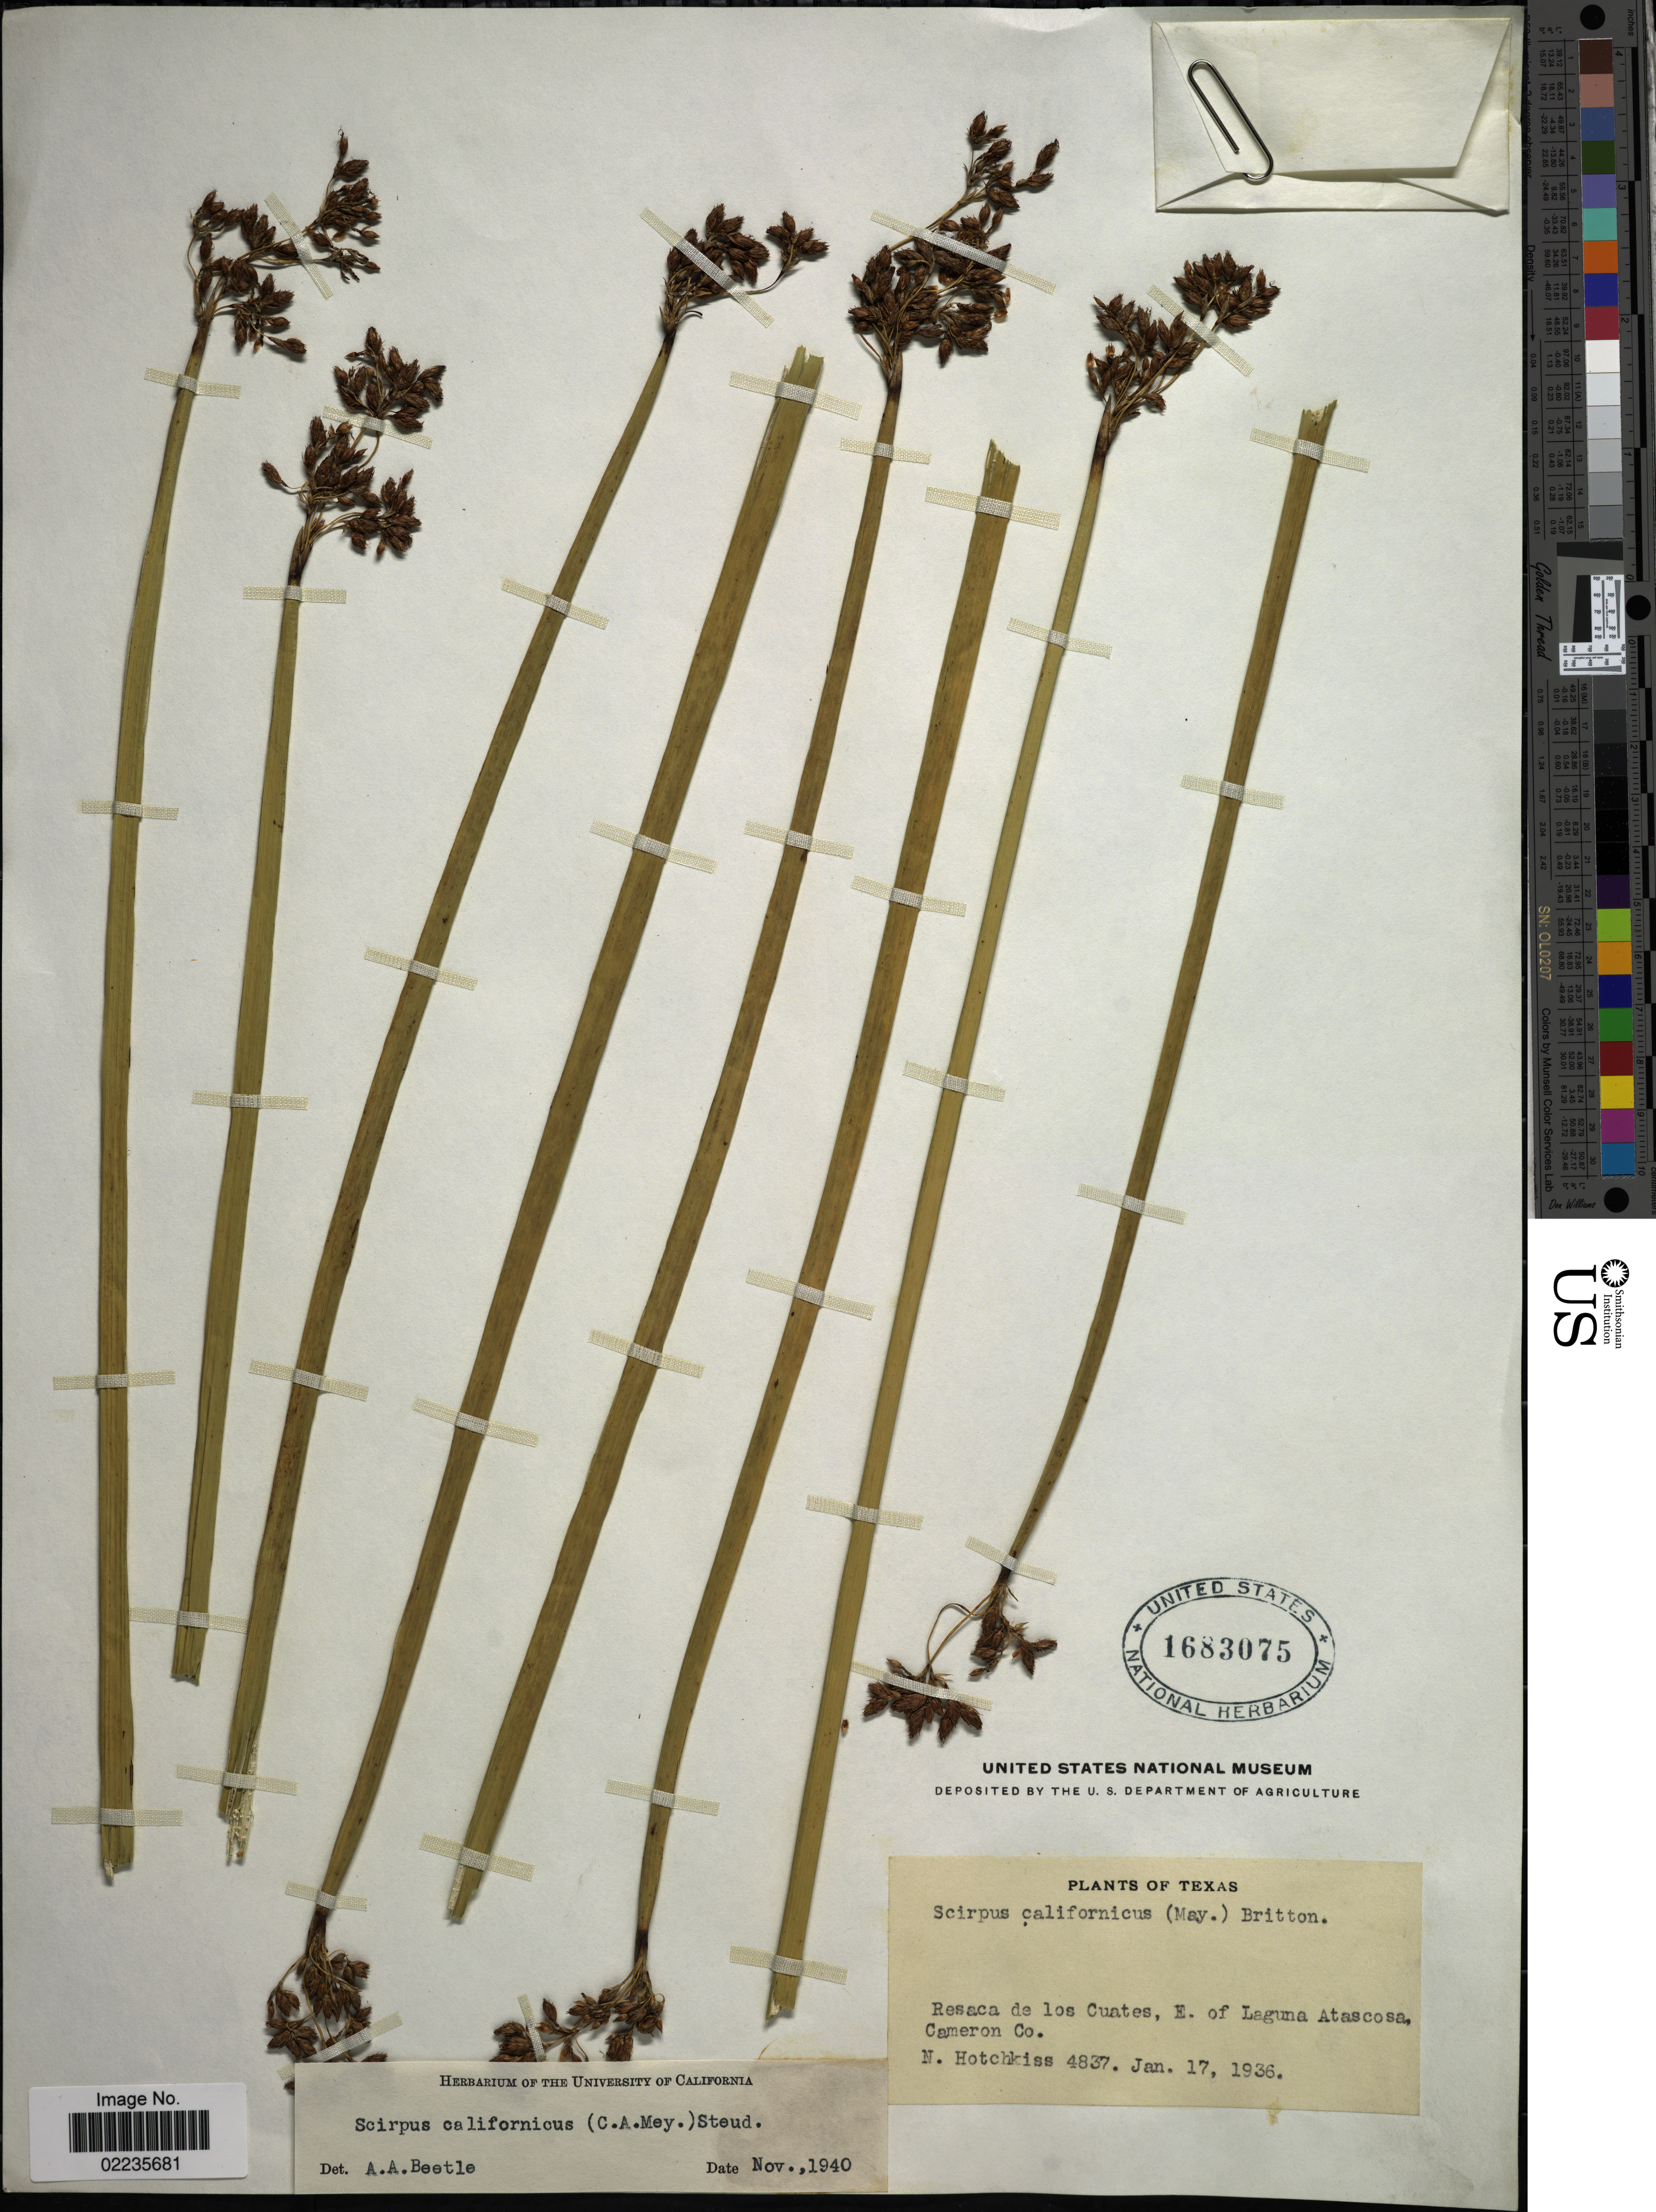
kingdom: Plantae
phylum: Tracheophyta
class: Liliopsida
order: Poales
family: Cyperaceae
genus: Schoenoplectus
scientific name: Schoenoplectus californicus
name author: (C.A. Mey.) Soják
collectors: N. Hotchkiss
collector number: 4837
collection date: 1936-01-17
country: United States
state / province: Texas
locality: Resaca de los Cuates, E. of laguna Atascosa, Cameron Co.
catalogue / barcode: US 1683075